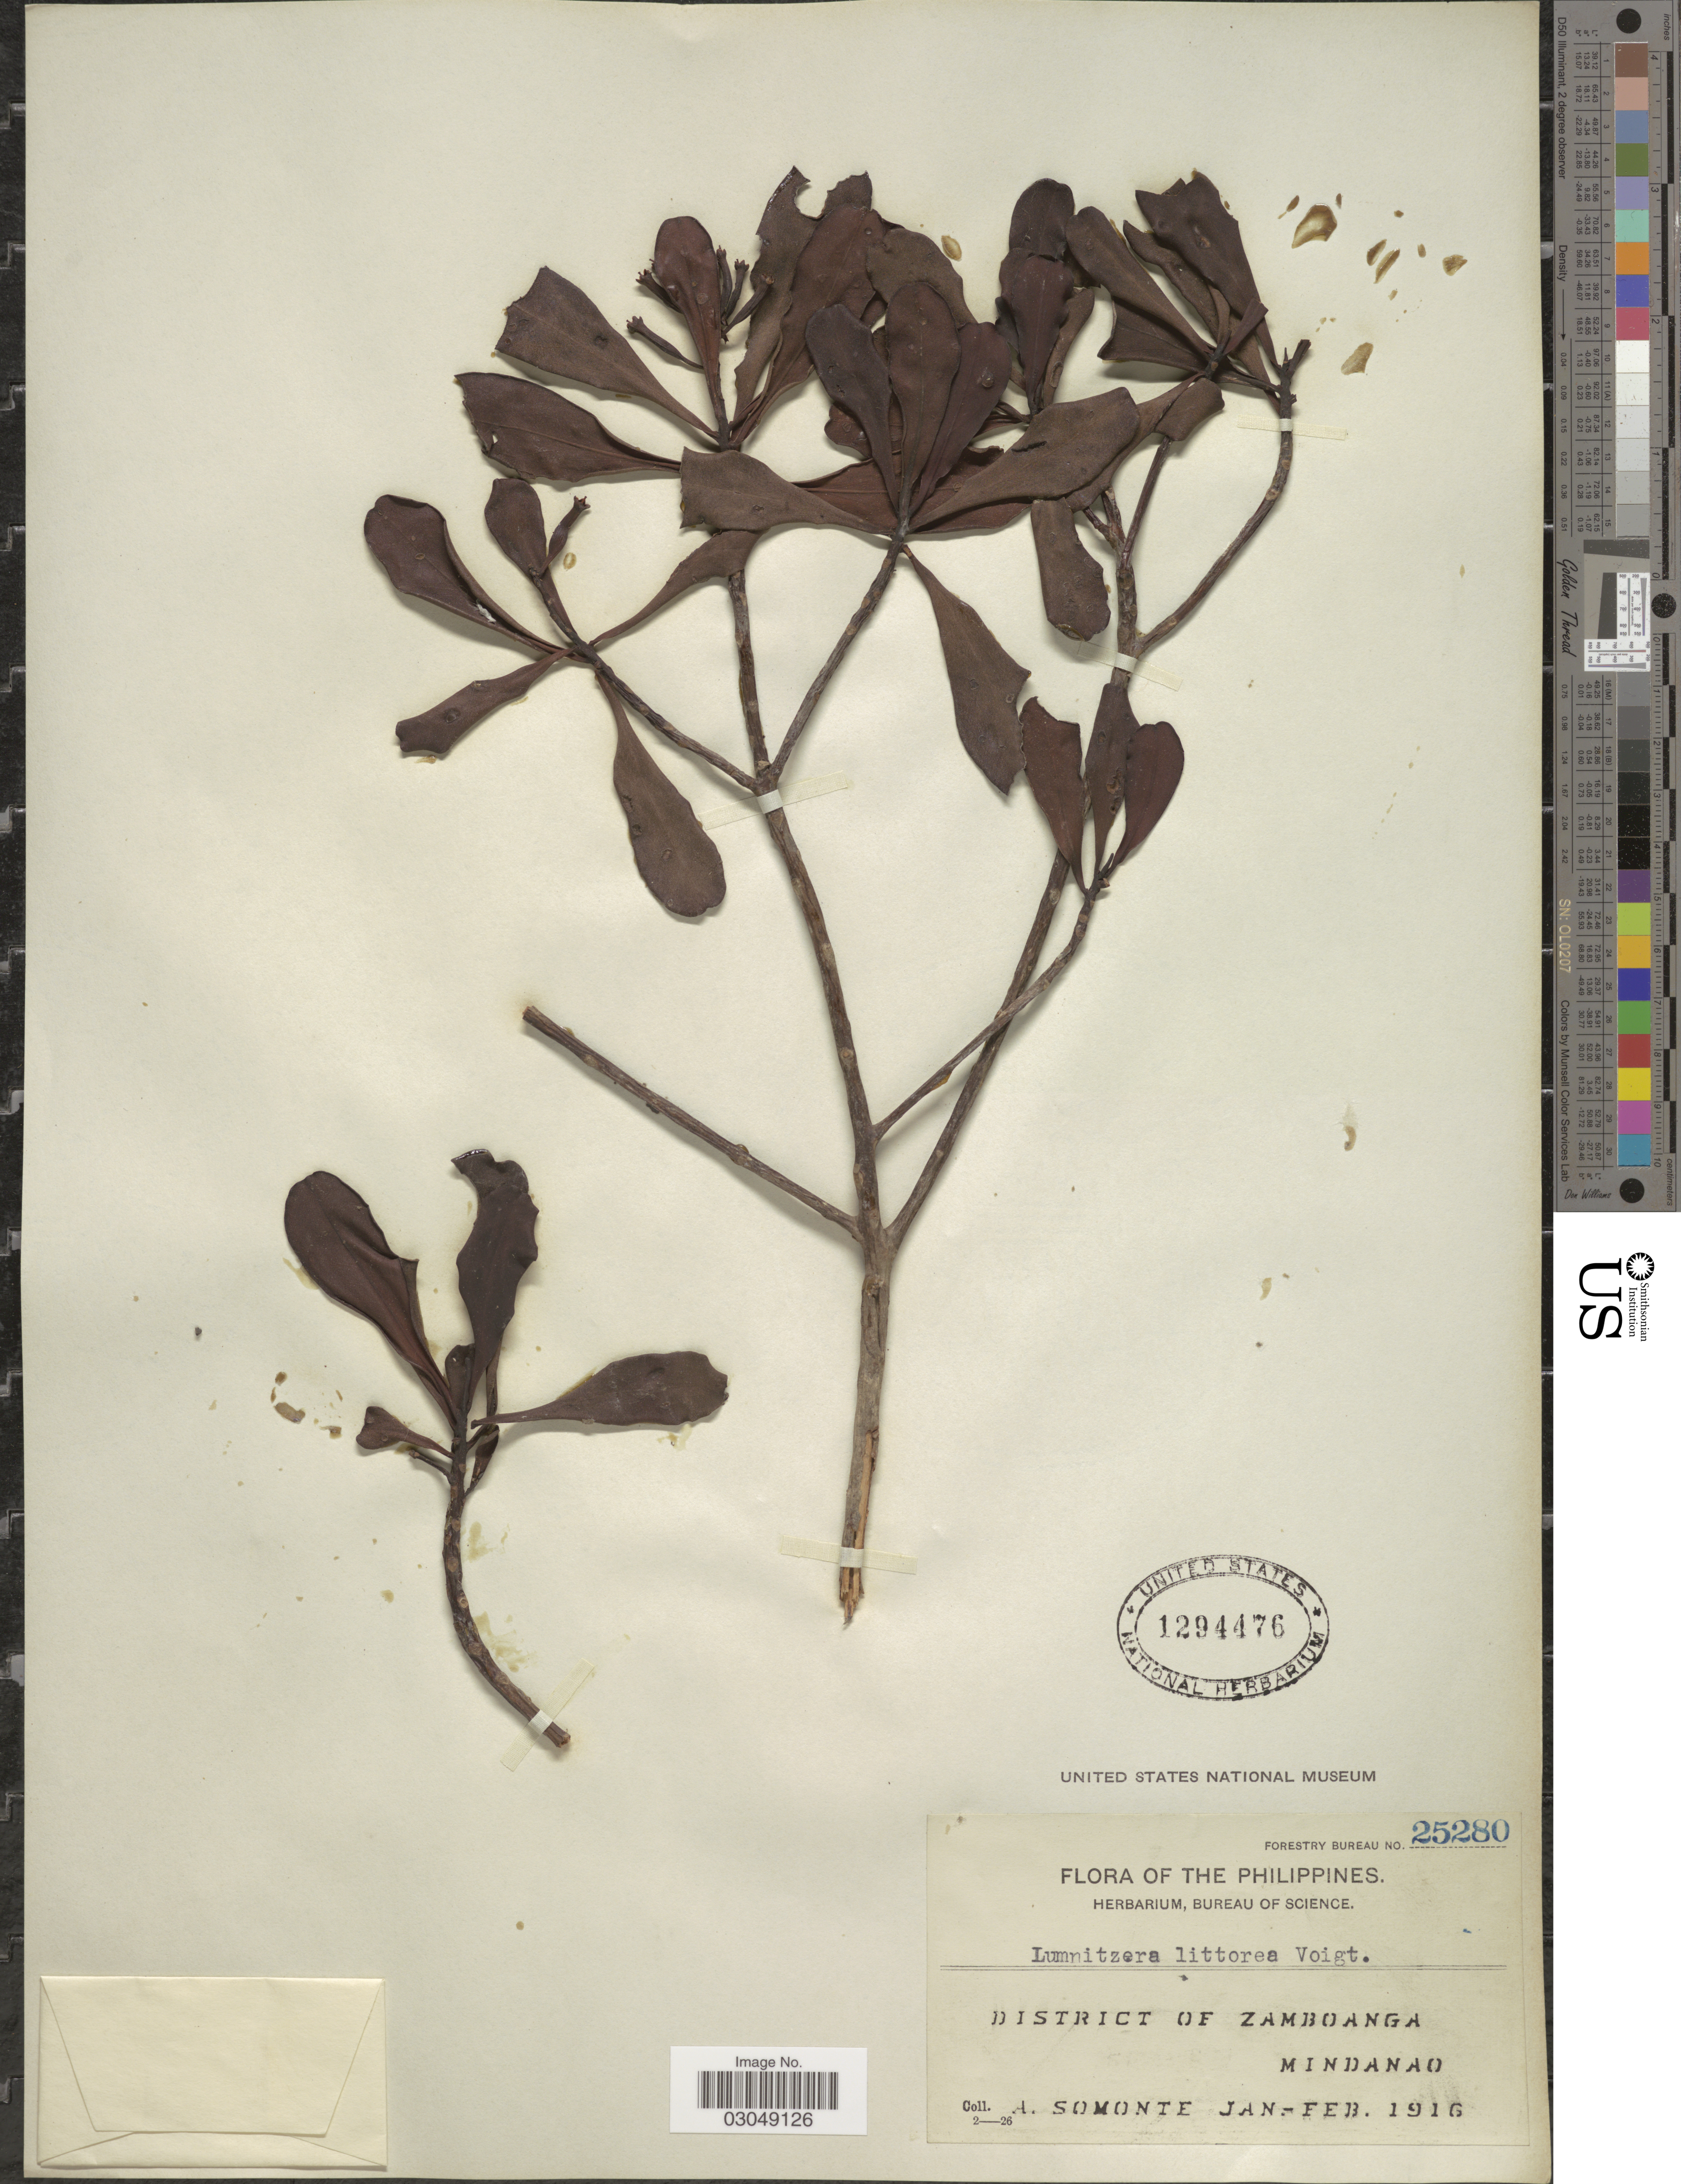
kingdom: Plantae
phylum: Tracheophyta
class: Magnoliopsida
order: Myrtales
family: Combretaceae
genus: Lumnitzera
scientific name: Lumnitzera littorea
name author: (Jack) Voight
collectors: A. Somonte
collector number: Forestry Bureau25280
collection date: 1916-01/1916-02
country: Philippines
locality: District of Zamboanga, Mindanao.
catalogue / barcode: US 1294476